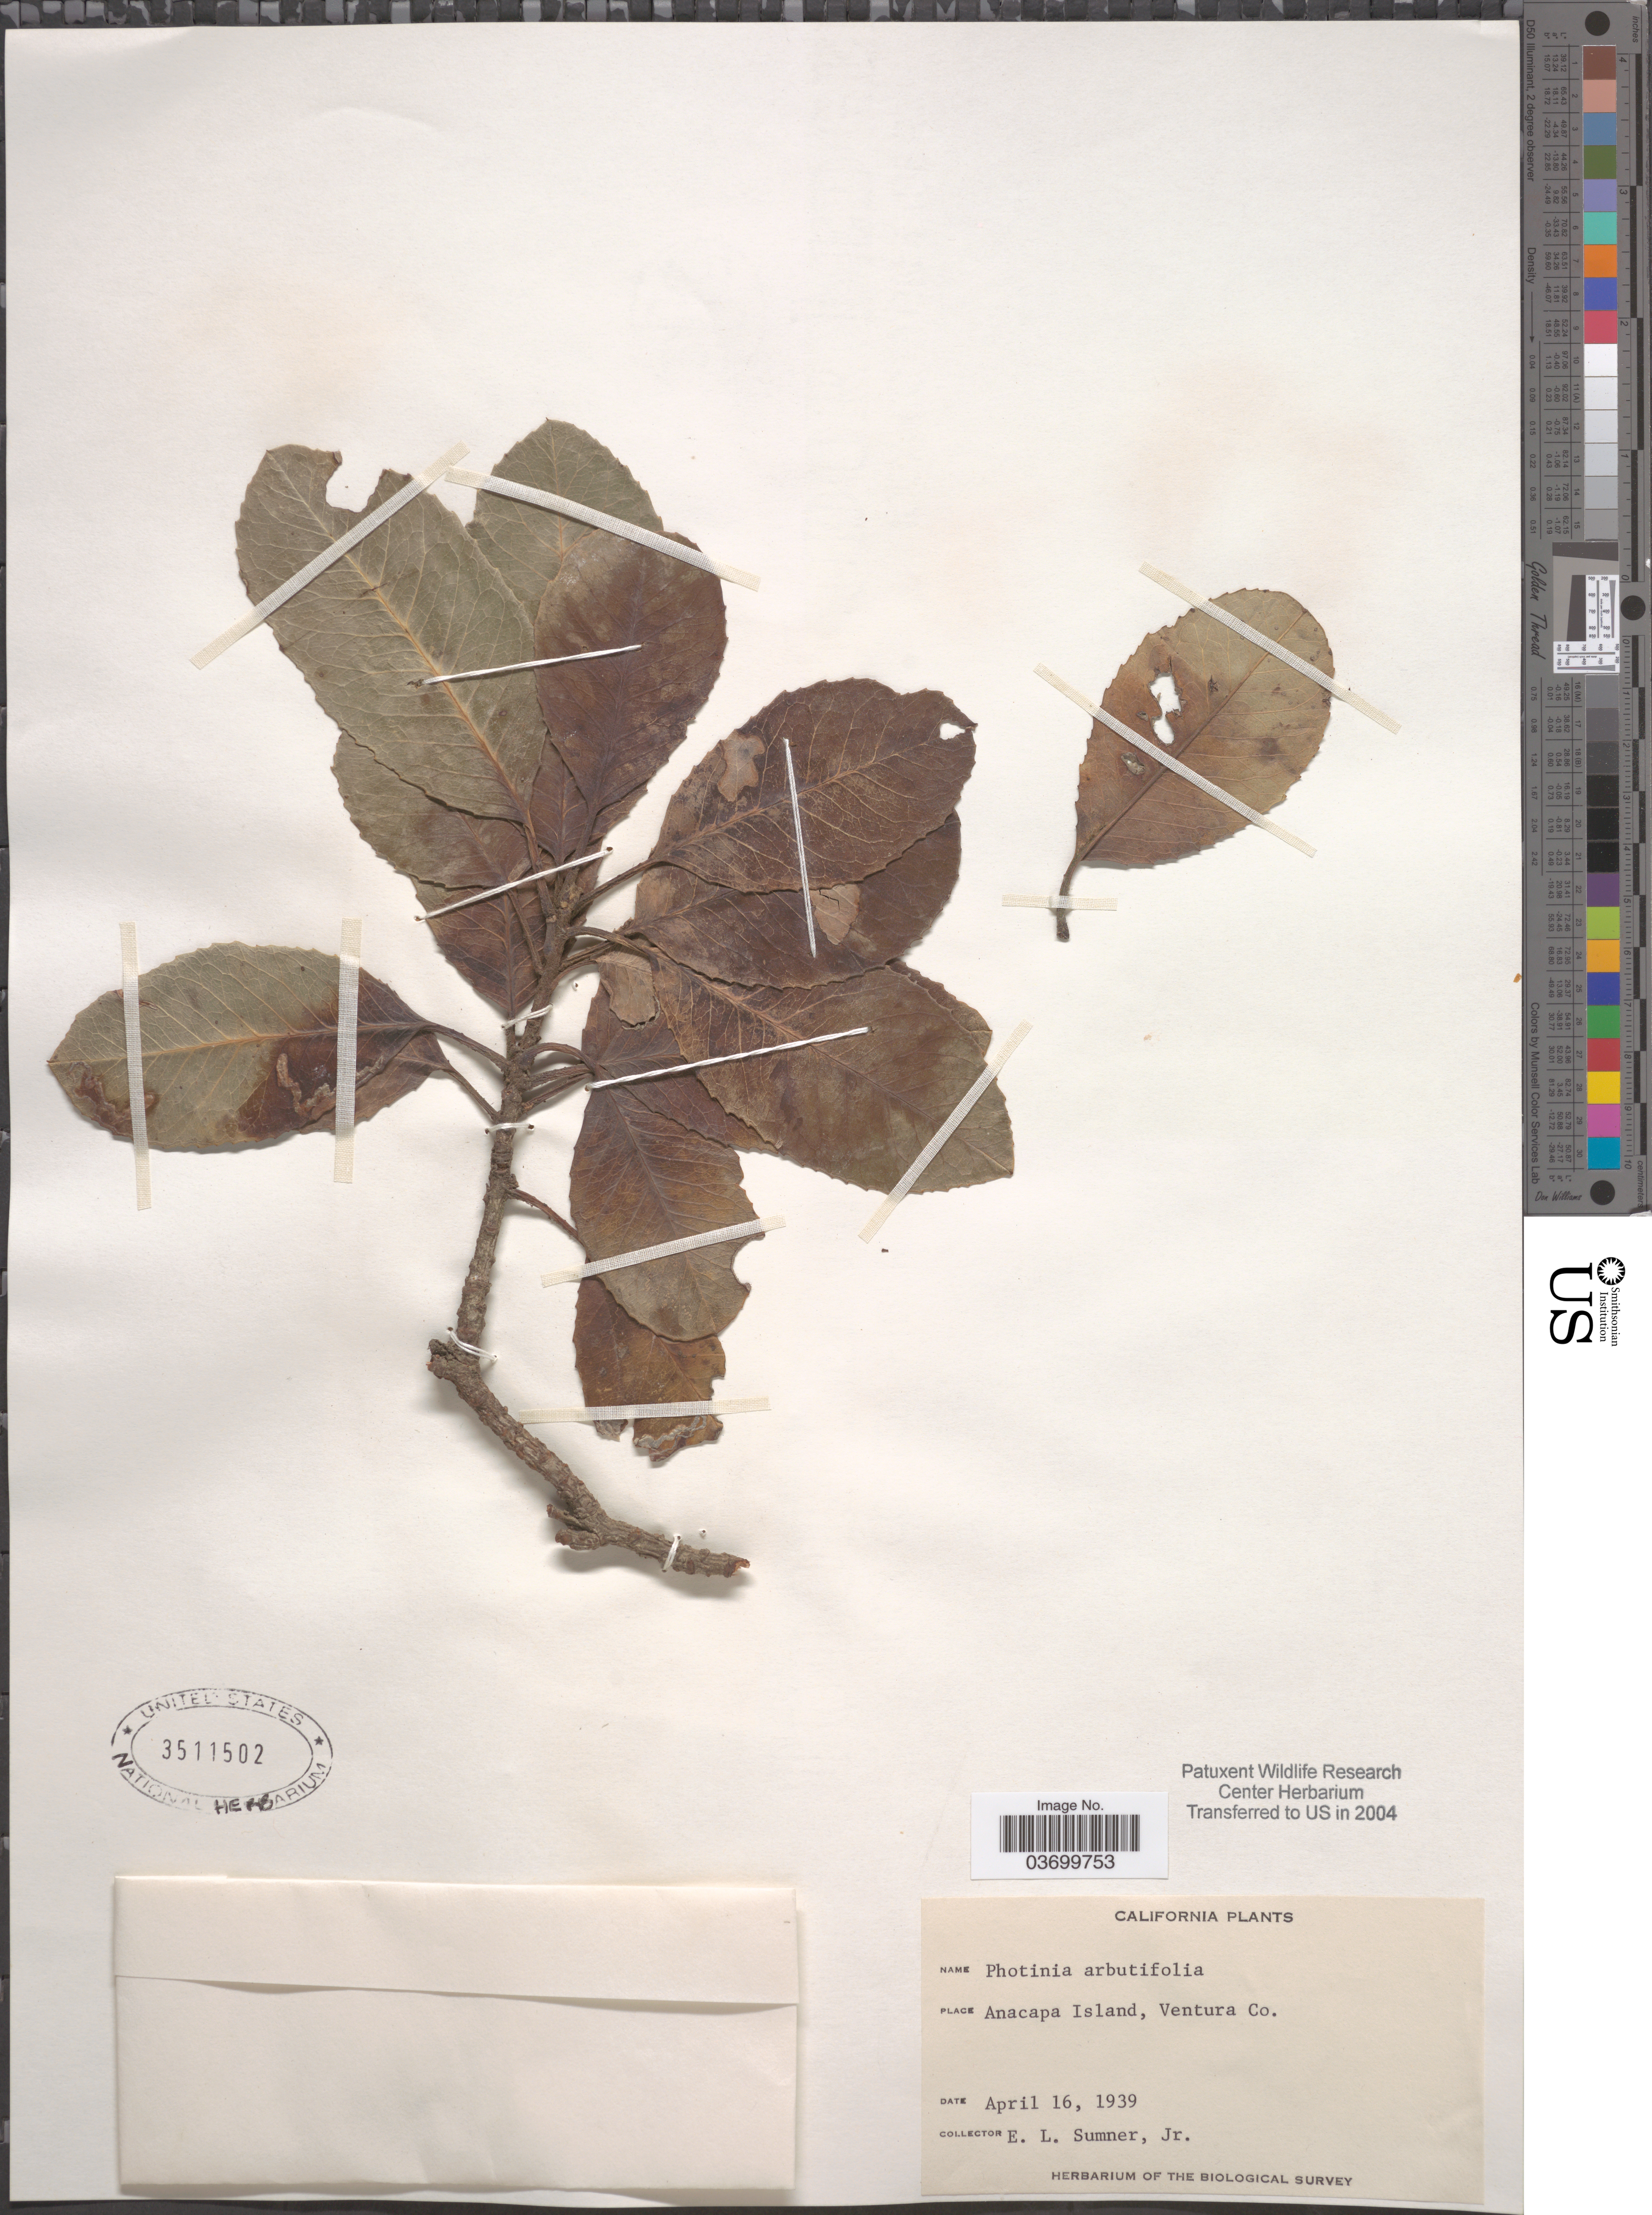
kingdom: Plantae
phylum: Tracheophyta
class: Magnoliopsida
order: Rosales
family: Rosaceae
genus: Heteromeles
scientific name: Heteromeles arbutifolia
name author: (Lindl.) Roemer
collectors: E. Sumner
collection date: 1939-04-16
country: United States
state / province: California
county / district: Ventura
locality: Anacapa Island, Ventura Co.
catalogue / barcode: US 3511502